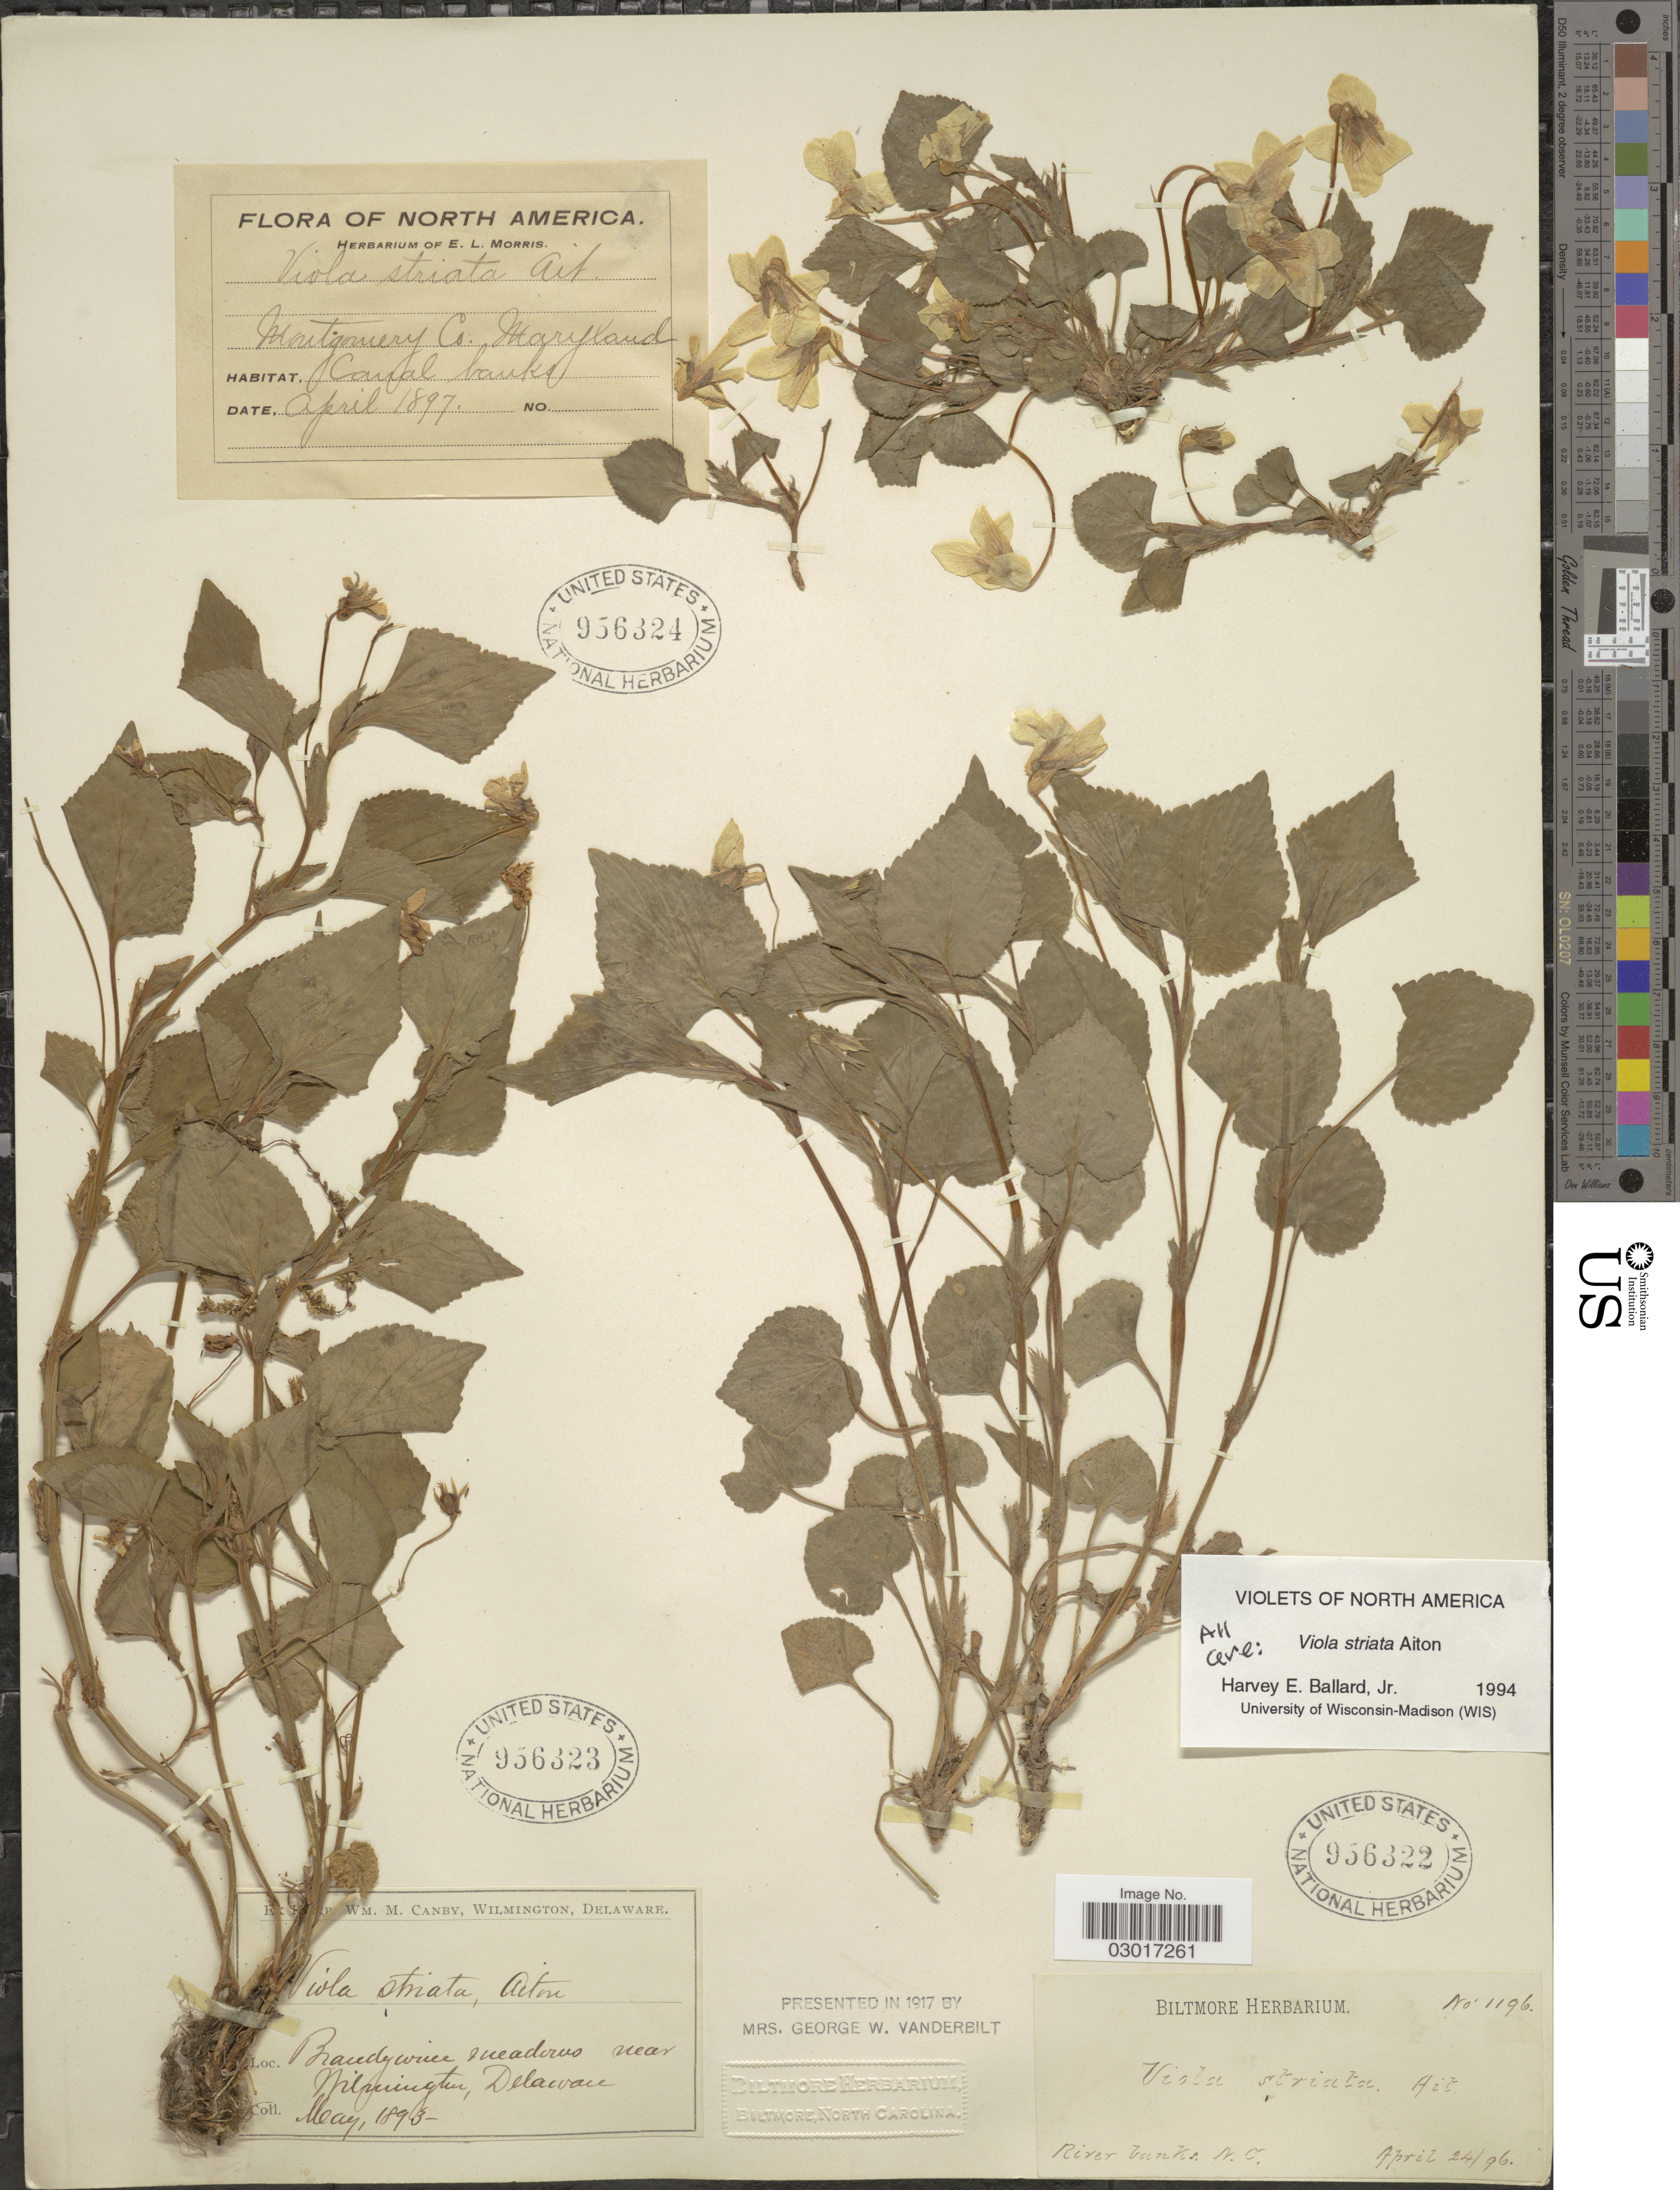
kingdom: Plantae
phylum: Tracheophyta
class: Magnoliopsida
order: Malpighiales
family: Violaceae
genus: Viola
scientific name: Viola striata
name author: Aiton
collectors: ex herb. E.L. Morris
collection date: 1897-04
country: United States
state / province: Maryland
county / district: Montgomery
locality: Montgomery Co. Maryland. Canal banks.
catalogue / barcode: US 956324-3